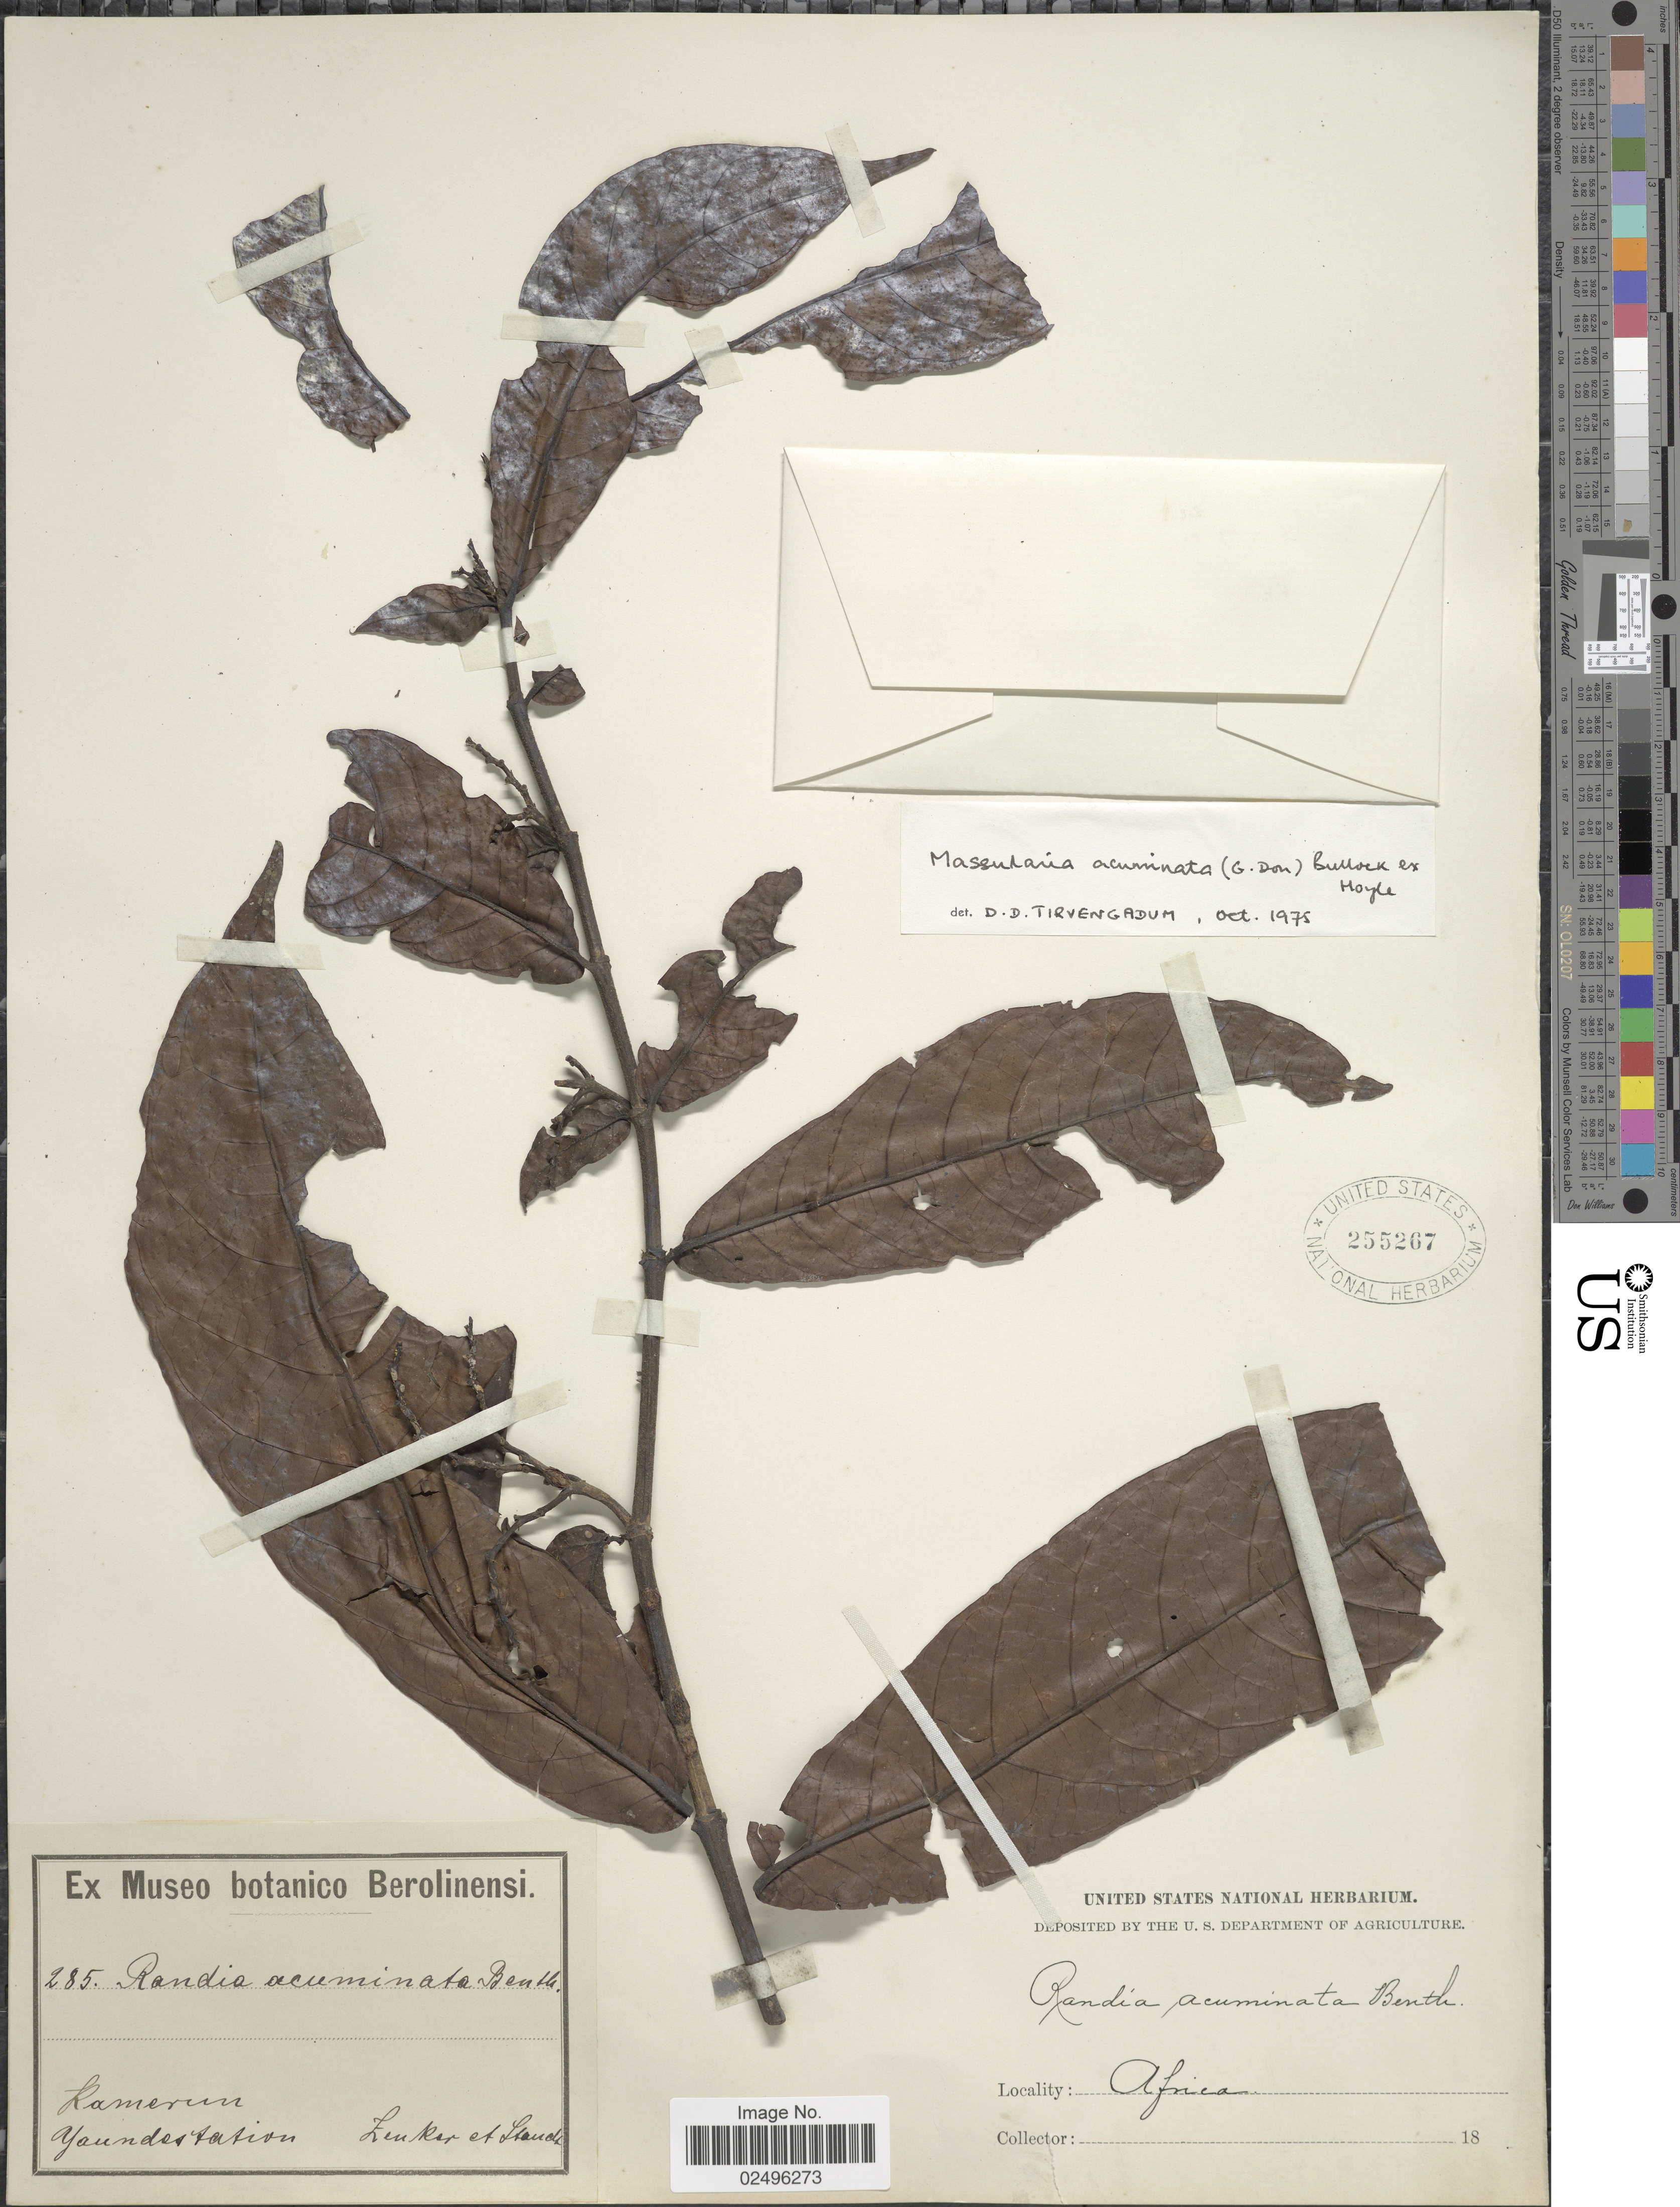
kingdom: Plantae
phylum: Tracheophyta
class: Magnoliopsida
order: Gentianales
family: Rubiaceae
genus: Massularia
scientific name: Massularia acuminata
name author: (G. Don) Bullock ex Hoyle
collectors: Zenker, -- & -. Staudt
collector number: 285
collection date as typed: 18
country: Cameroon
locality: Kamerun, Yaundestation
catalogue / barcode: US 255267